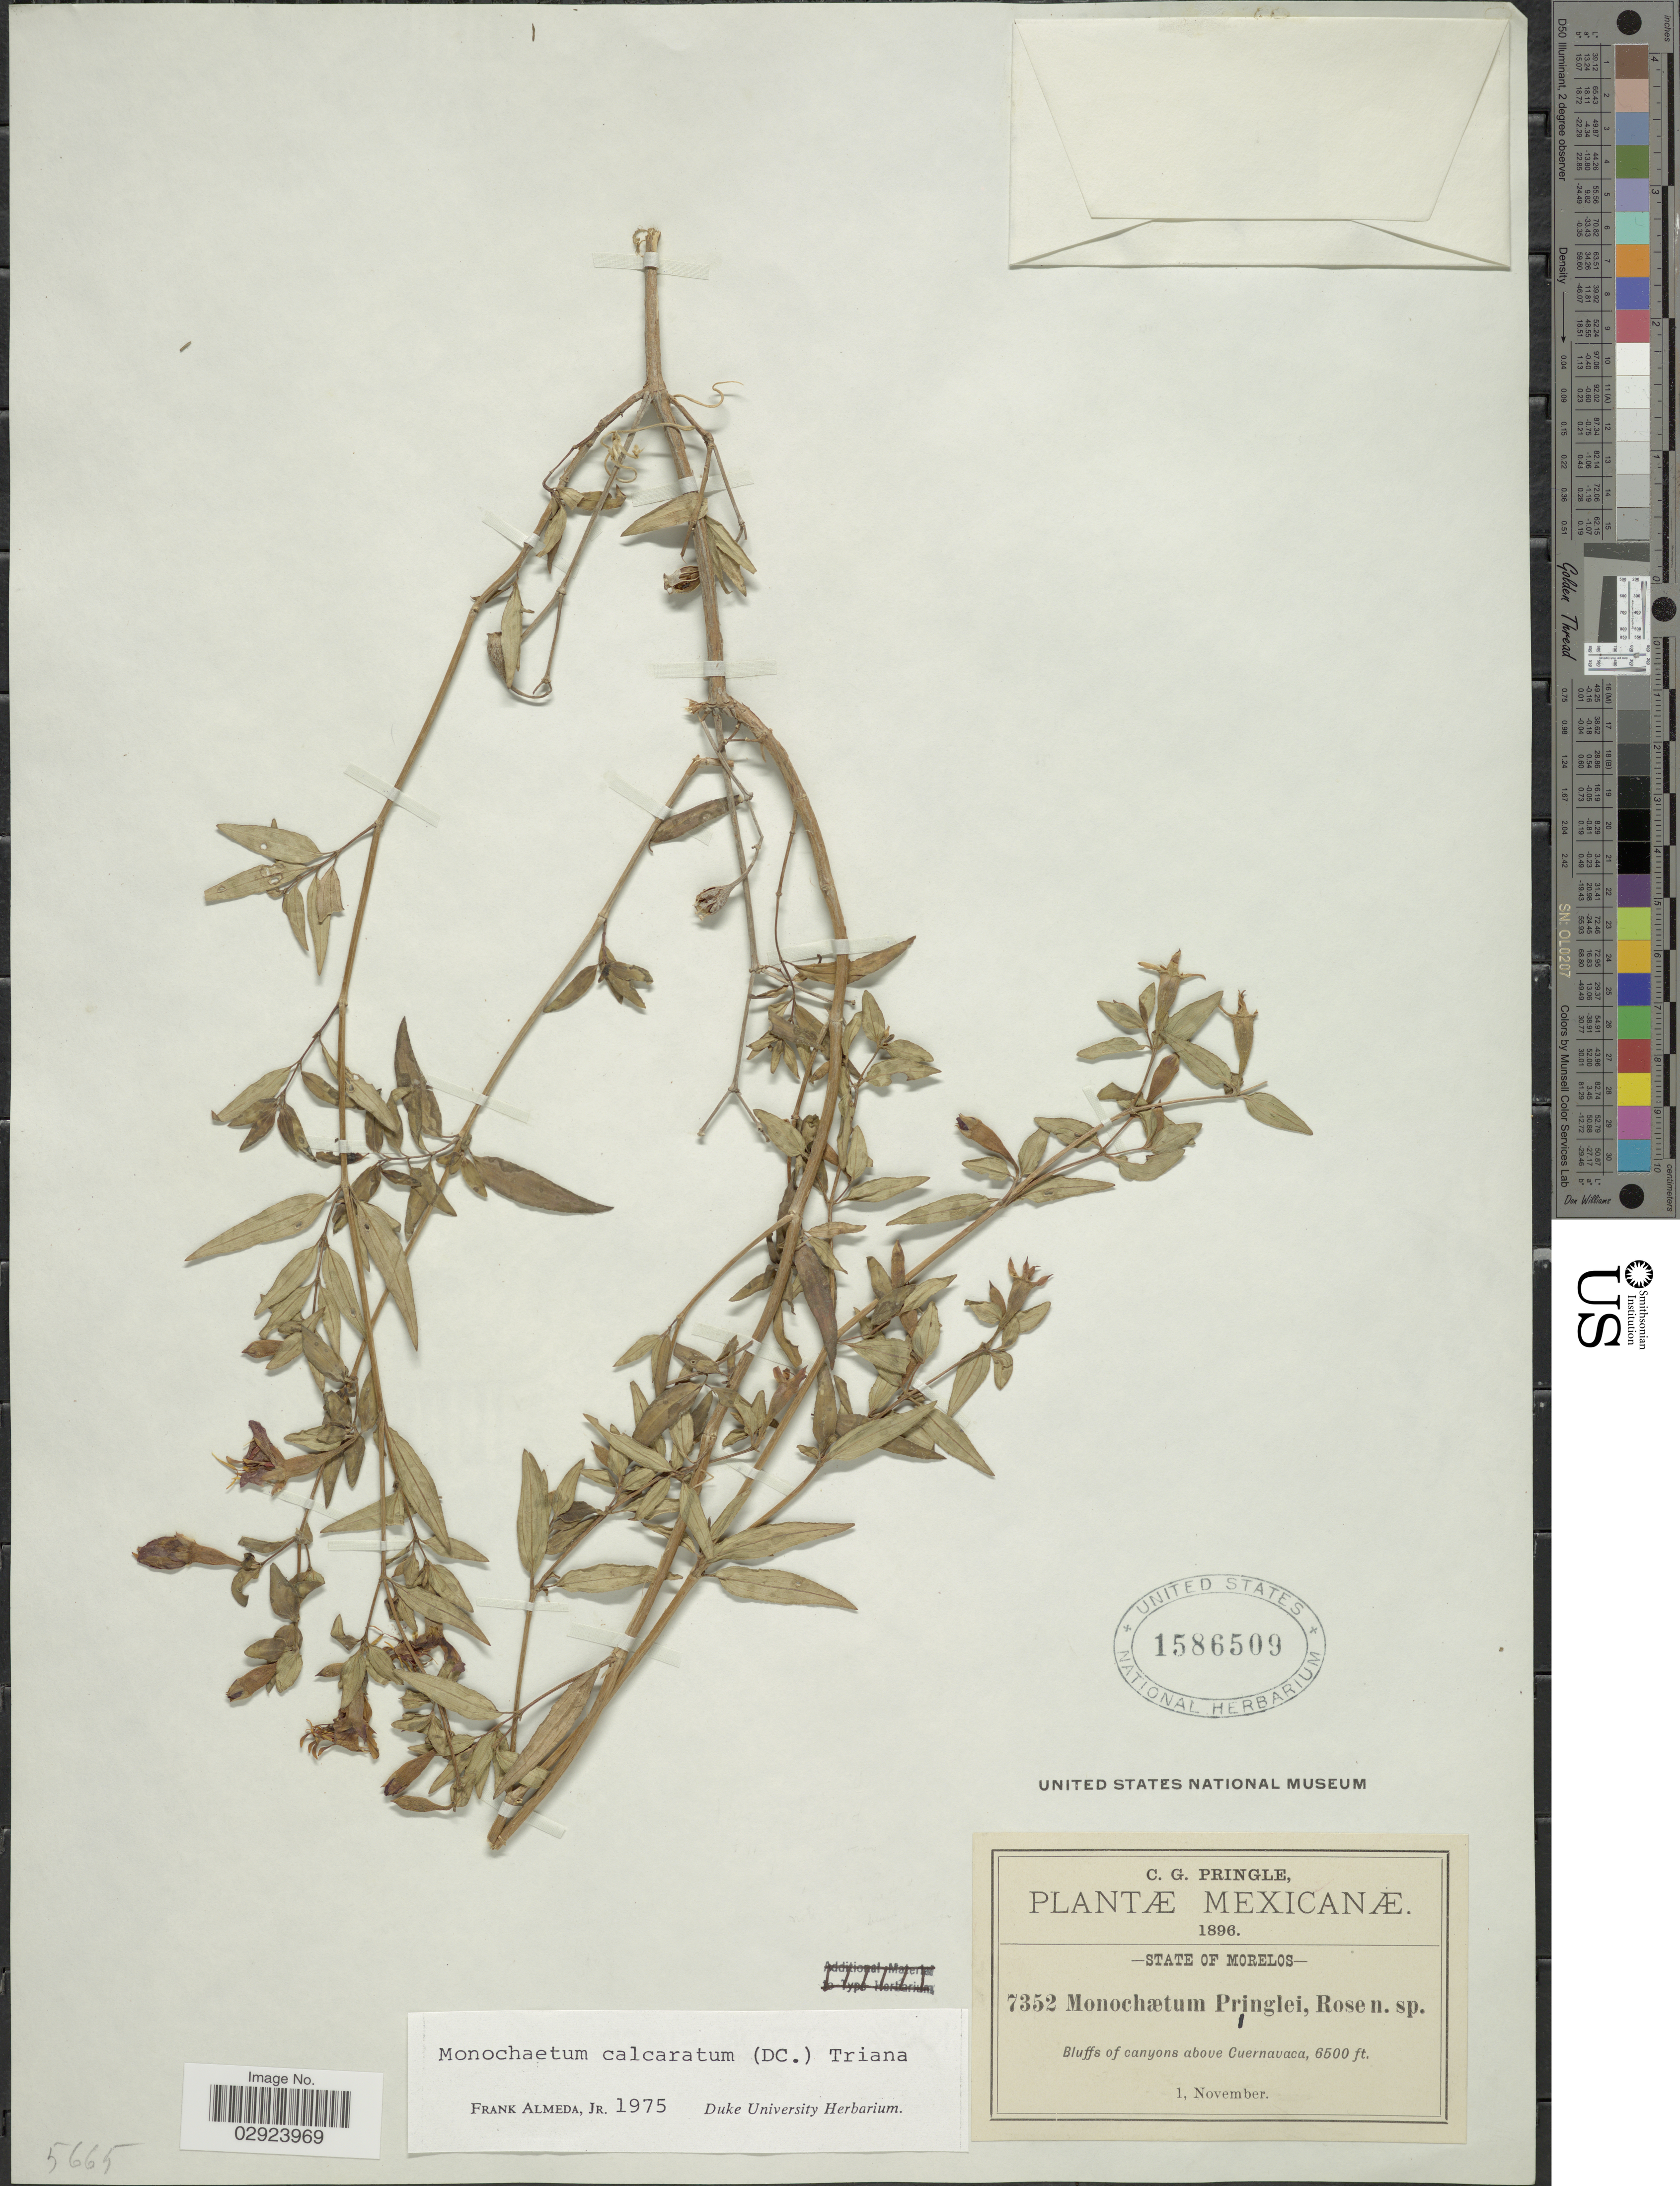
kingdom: Plantae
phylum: Tracheophyta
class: Magnoliopsida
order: Myrtales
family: Melastomataceae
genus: Monochaetum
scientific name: Monochaetum calcaratum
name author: (DC.) Triana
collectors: C. G. Pringle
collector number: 7352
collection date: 1896-11-01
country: Mexico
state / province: Morelos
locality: Bluffs of canyons above Cuernavaca.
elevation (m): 1981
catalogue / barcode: US 1586509